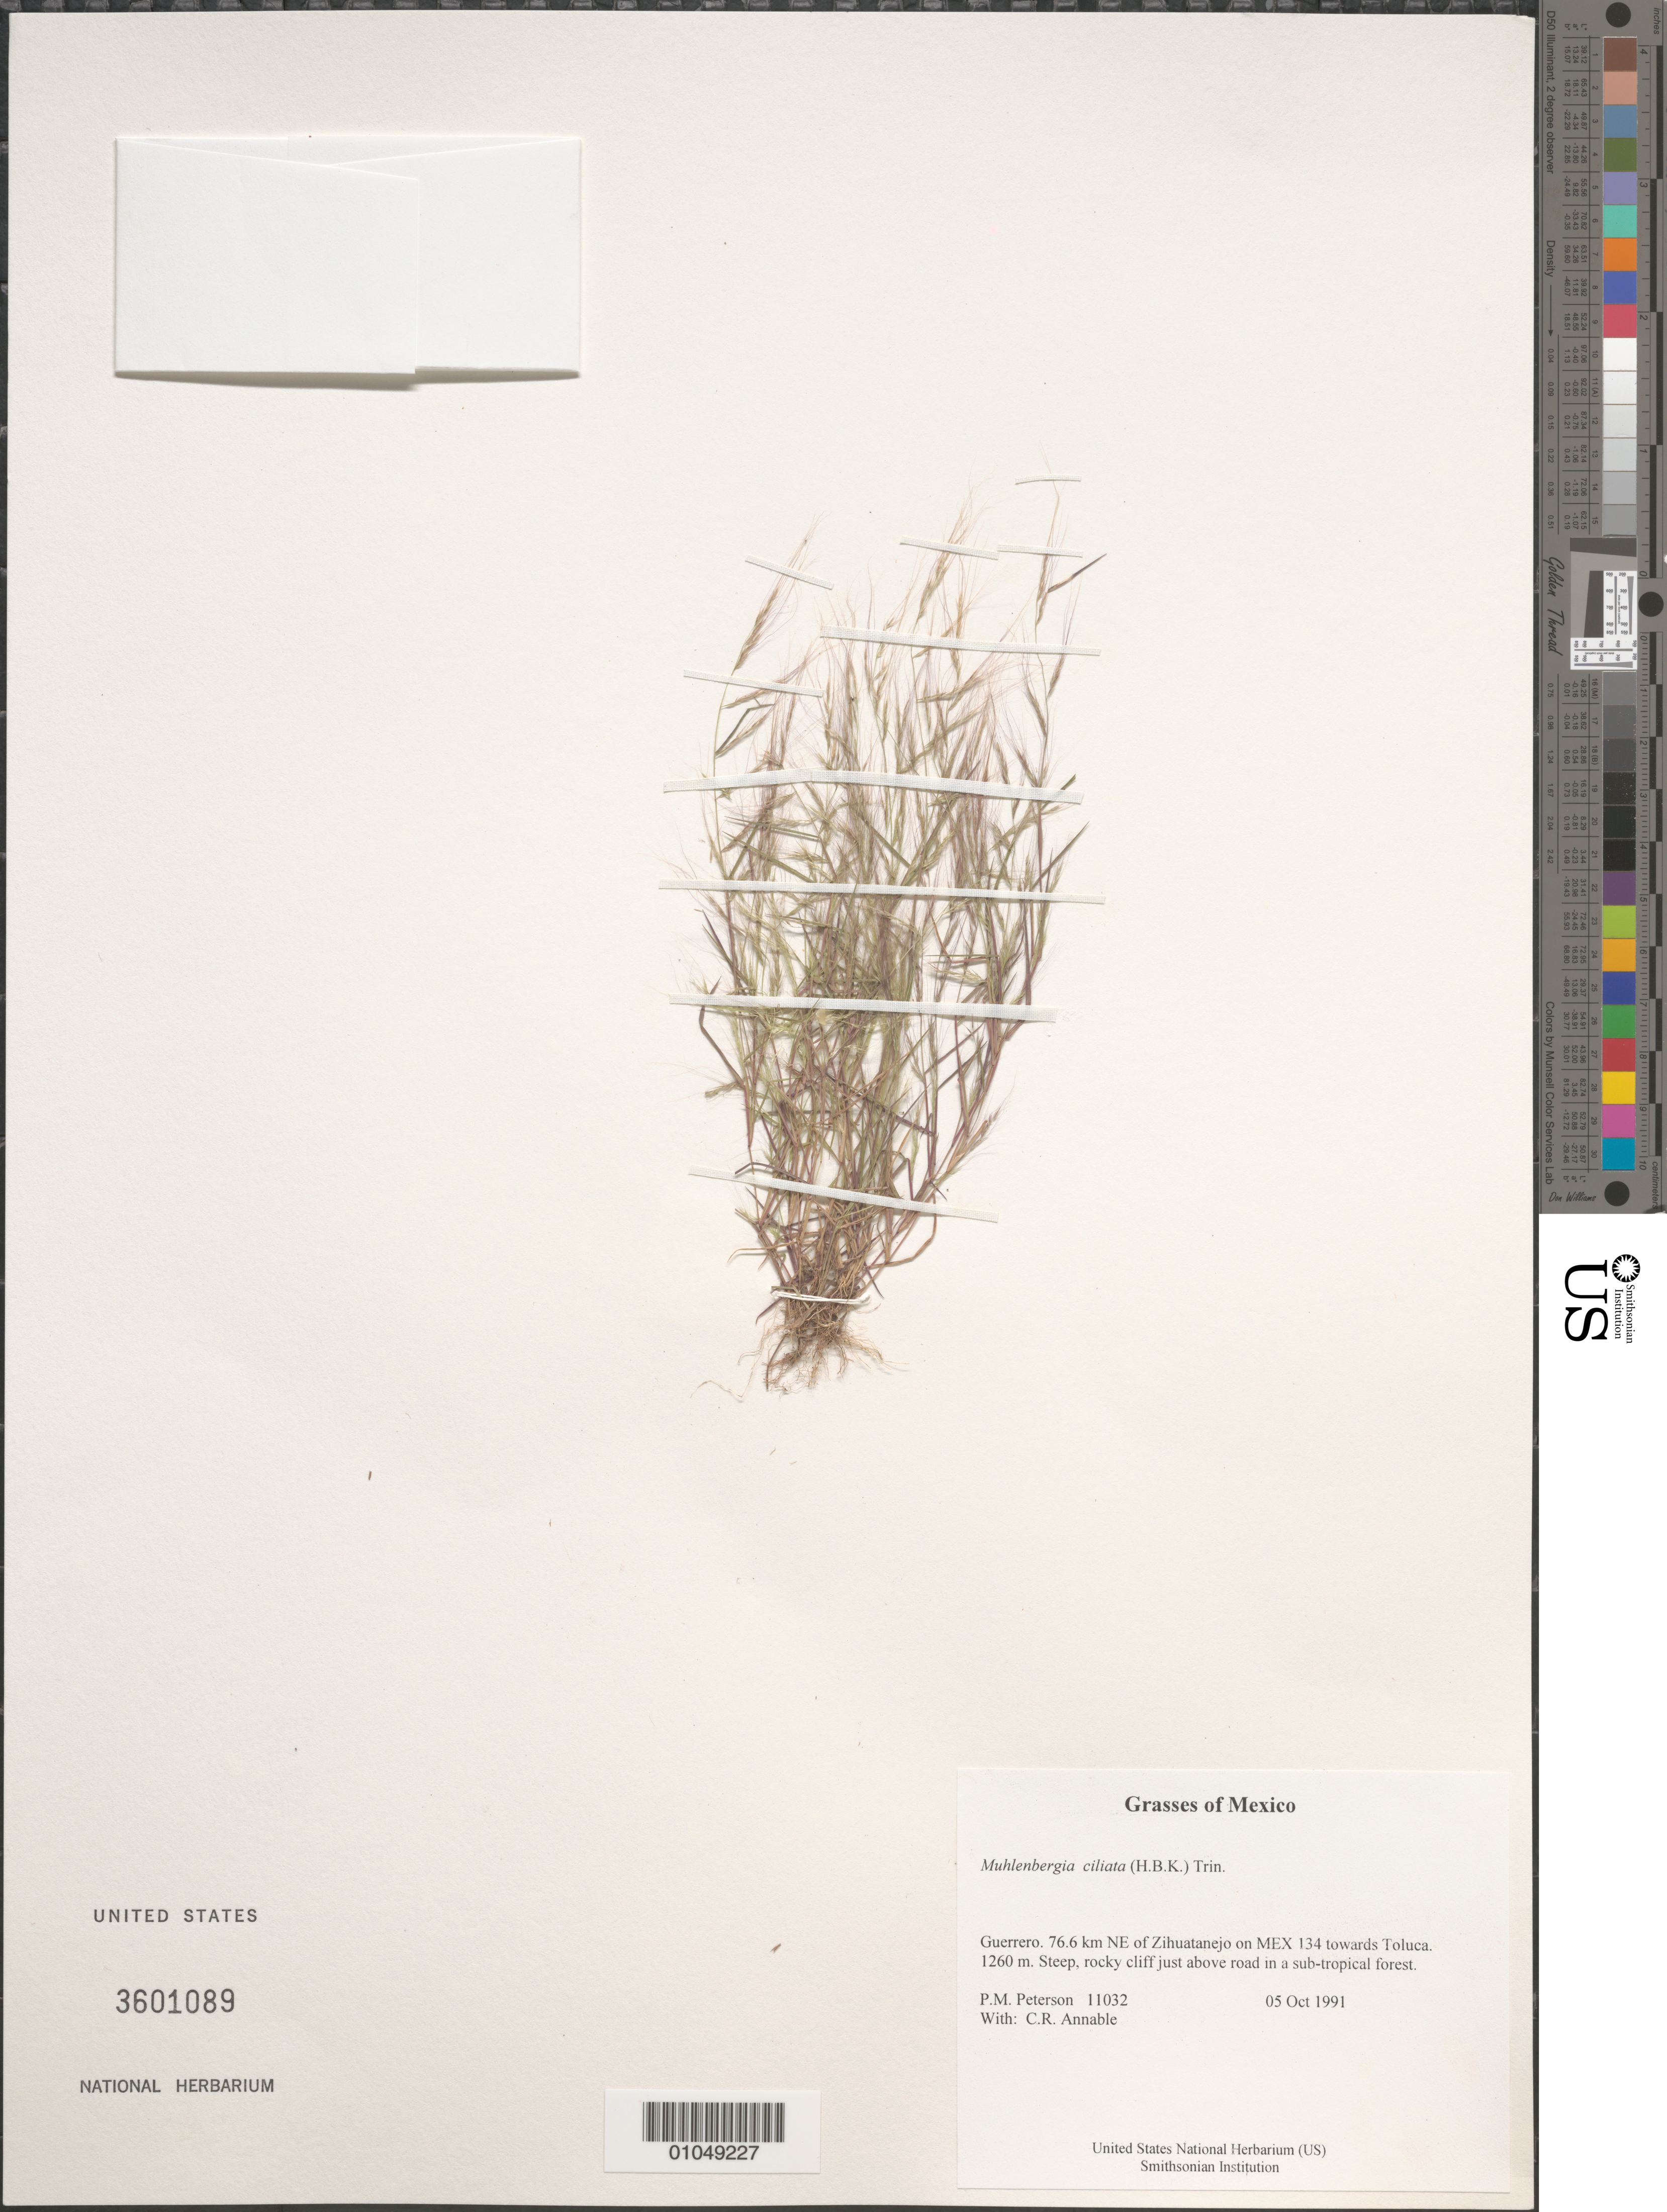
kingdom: Plantae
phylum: Tracheophyta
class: Liliopsida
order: Poales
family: Poaceae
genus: Muhlenbergia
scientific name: Muhlenbergia ciliata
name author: (Kunth) Trin.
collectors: P. M. Peterson & C. R. Annable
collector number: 11032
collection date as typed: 05 Oct 1991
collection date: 1991-10-05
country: Mexico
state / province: Guerrero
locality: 76.6 km NE of Zihuatanejo on MEX 134 towards Toluca.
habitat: Steep, rocky cliff just above road in a sub-tropical forest.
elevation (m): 1260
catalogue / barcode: US 3601089